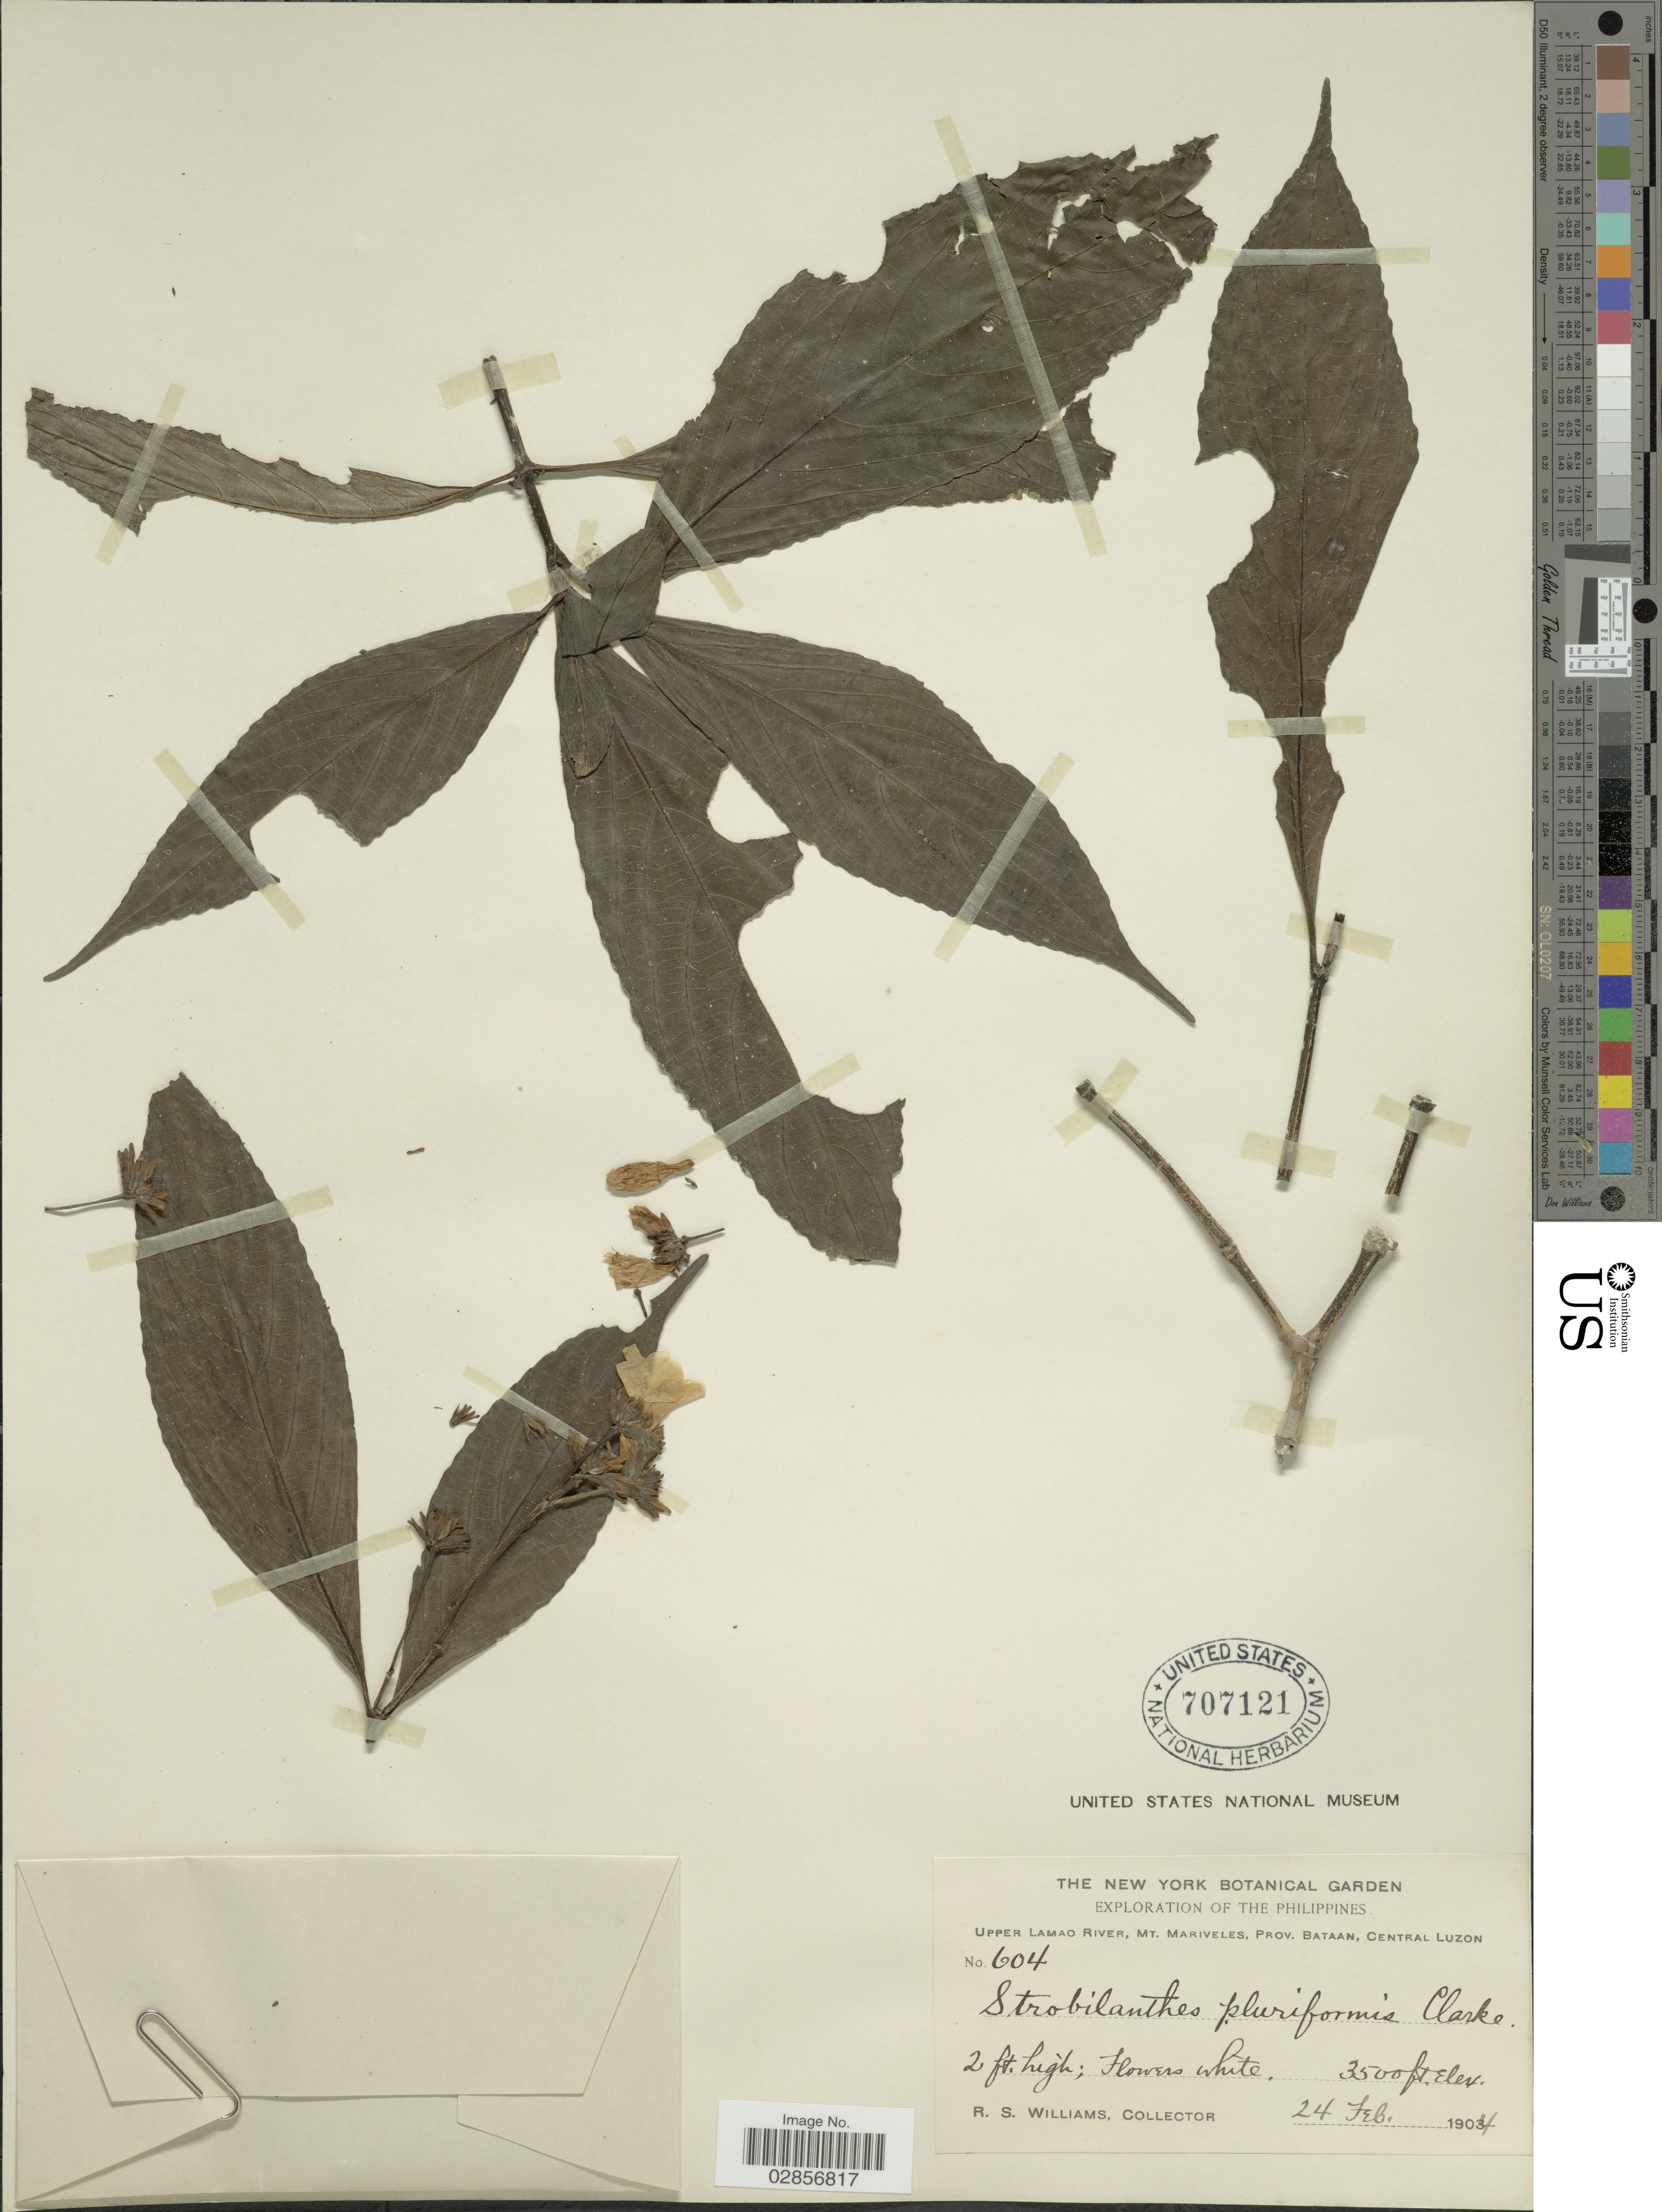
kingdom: Plantae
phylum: Tracheophyta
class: Magnoliopsida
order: Lamiales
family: Acanthaceae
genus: Strobilanthes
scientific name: Strobilanthes pluriformis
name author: C.B. Clarke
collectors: R. S. Williams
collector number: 604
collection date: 1904-02-24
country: Philippines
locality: Upper Lamao River, Mt. Mariveles, Prov. Bataan, Central Luzon.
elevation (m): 1067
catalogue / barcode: US 707121